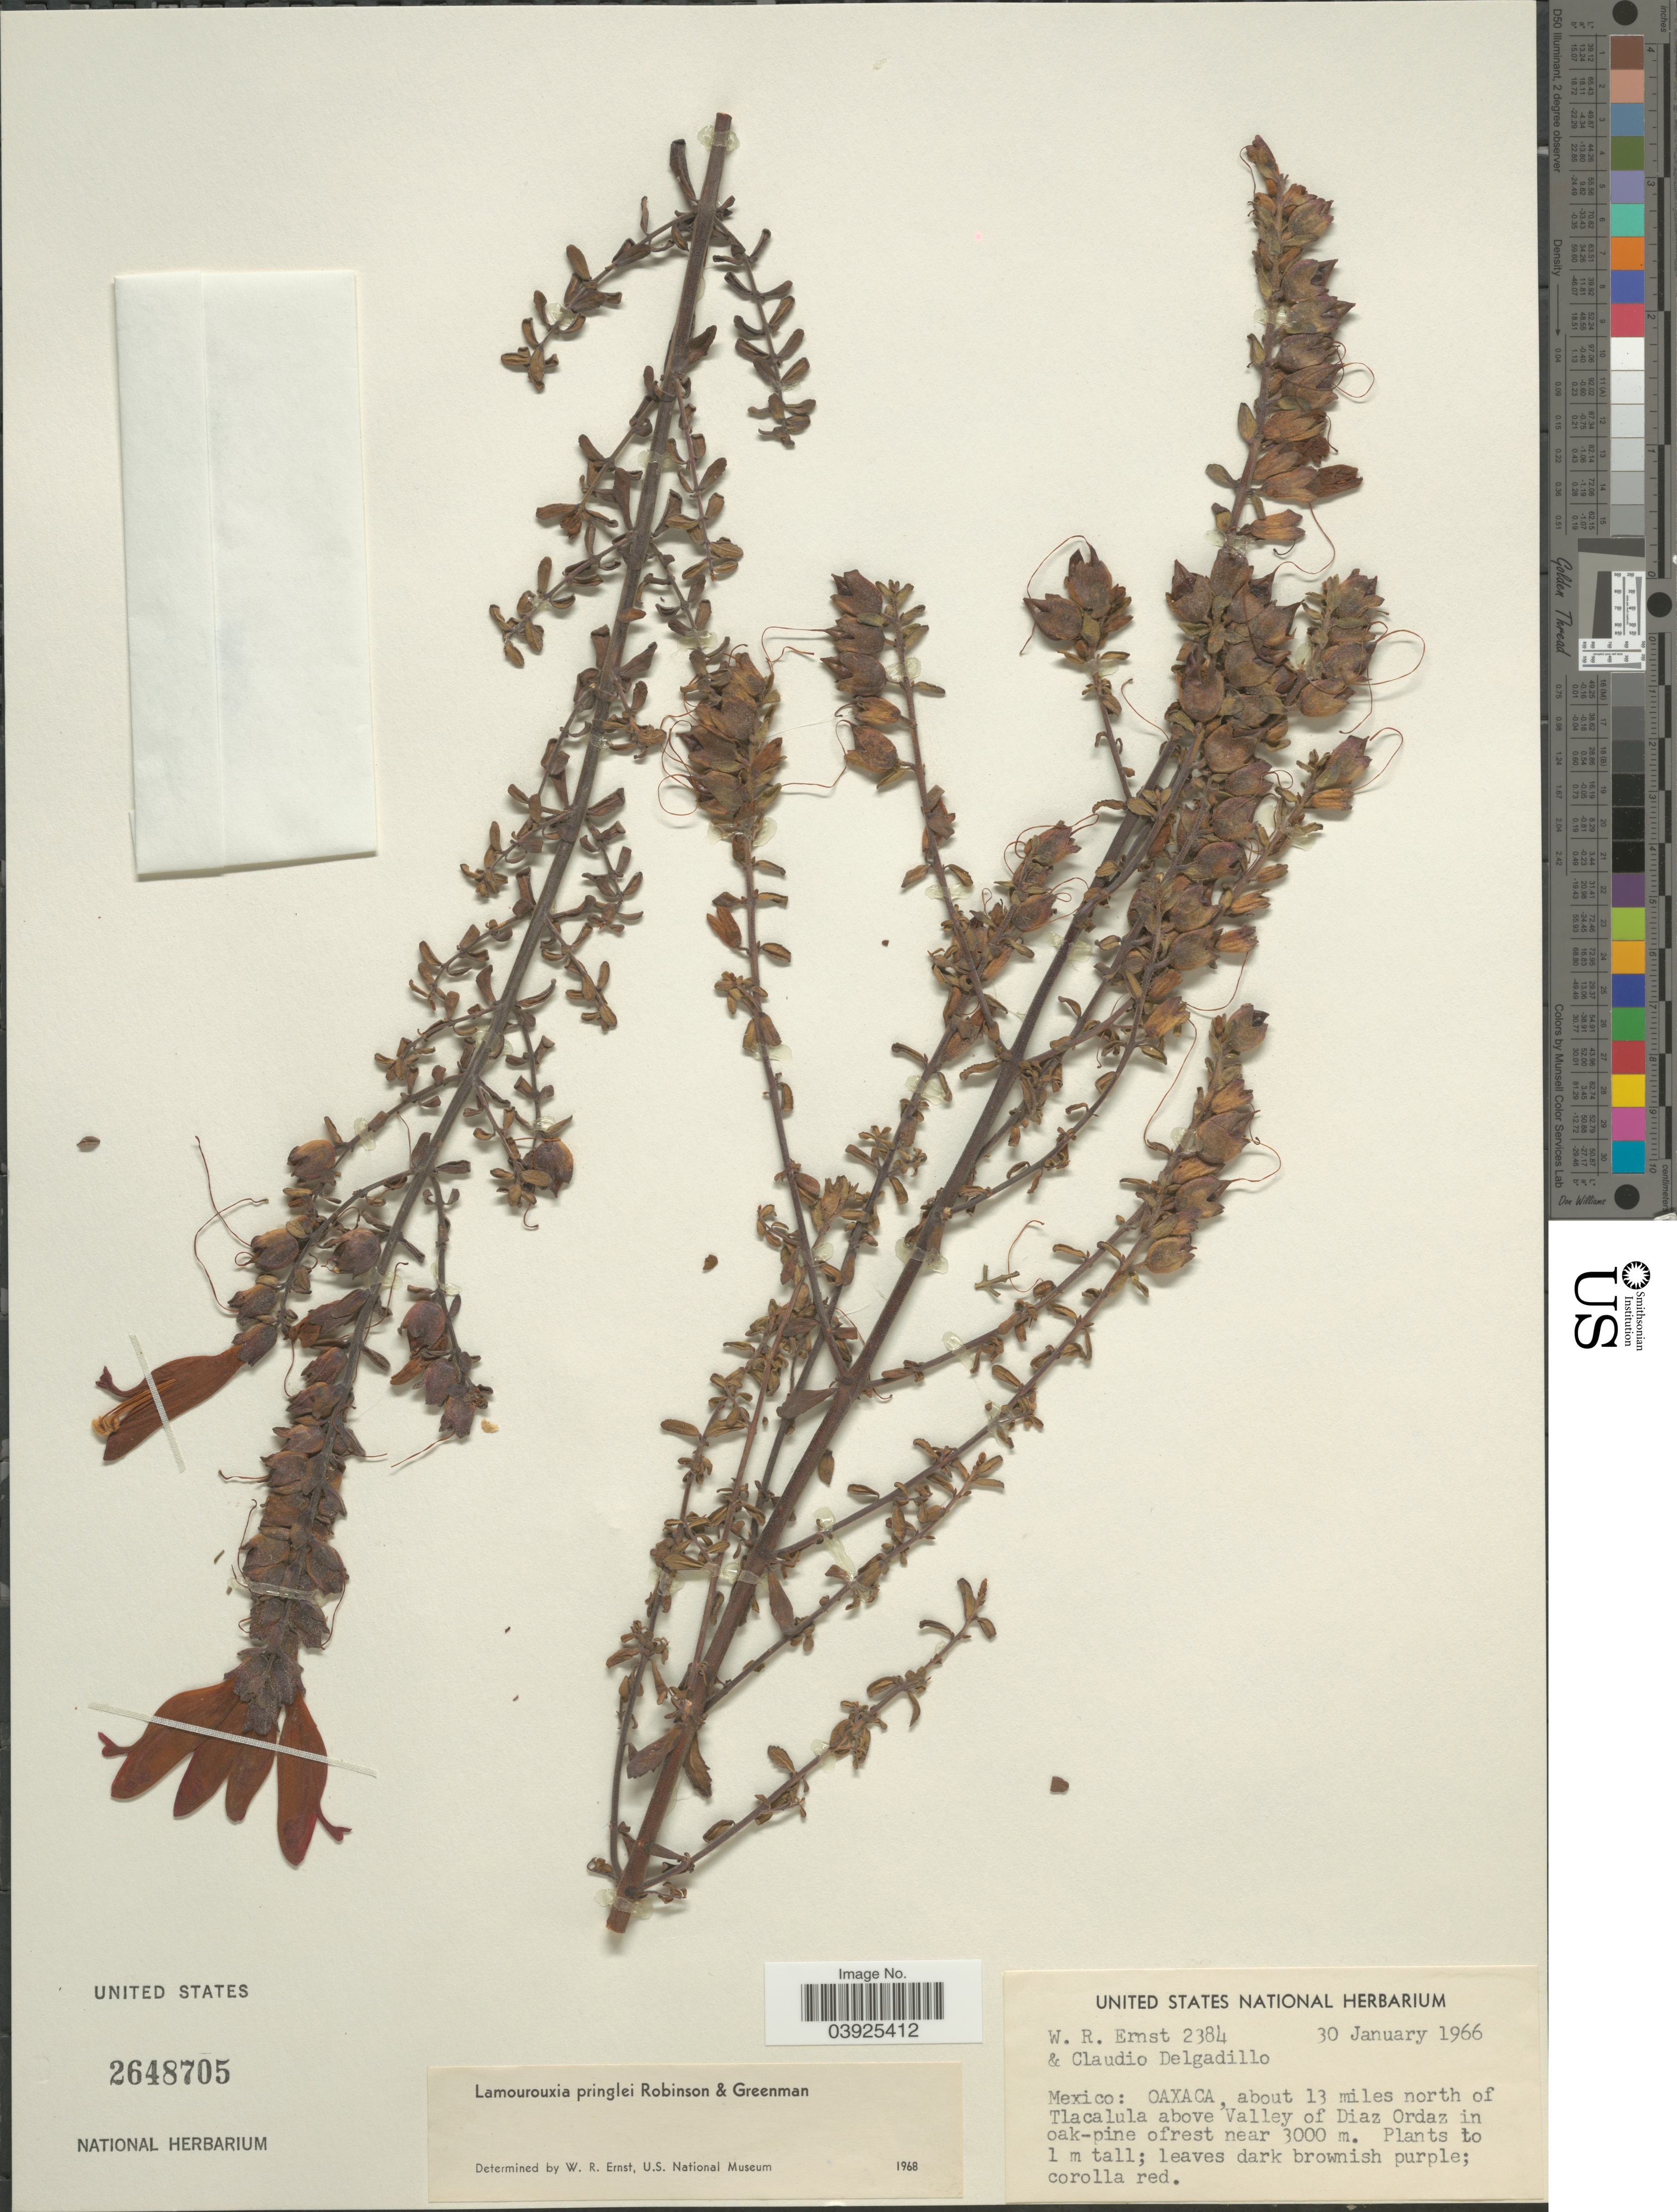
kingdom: Plantae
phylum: Tracheophyta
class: Magnoliopsida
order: Lamiales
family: Orobanchaceae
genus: Lamourouxia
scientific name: Lamourouxia pringlei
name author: B.L. Rob. & Greenm. ex Pringle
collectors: W. R. Ernst & C. Delgadillo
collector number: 2384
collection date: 1966-01-30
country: Mexico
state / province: Oaxaca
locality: About 13 miles north of Tlacalula above Valley of Diaz Ordaz in oak-pine ofrest.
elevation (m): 3000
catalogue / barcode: US 2648705